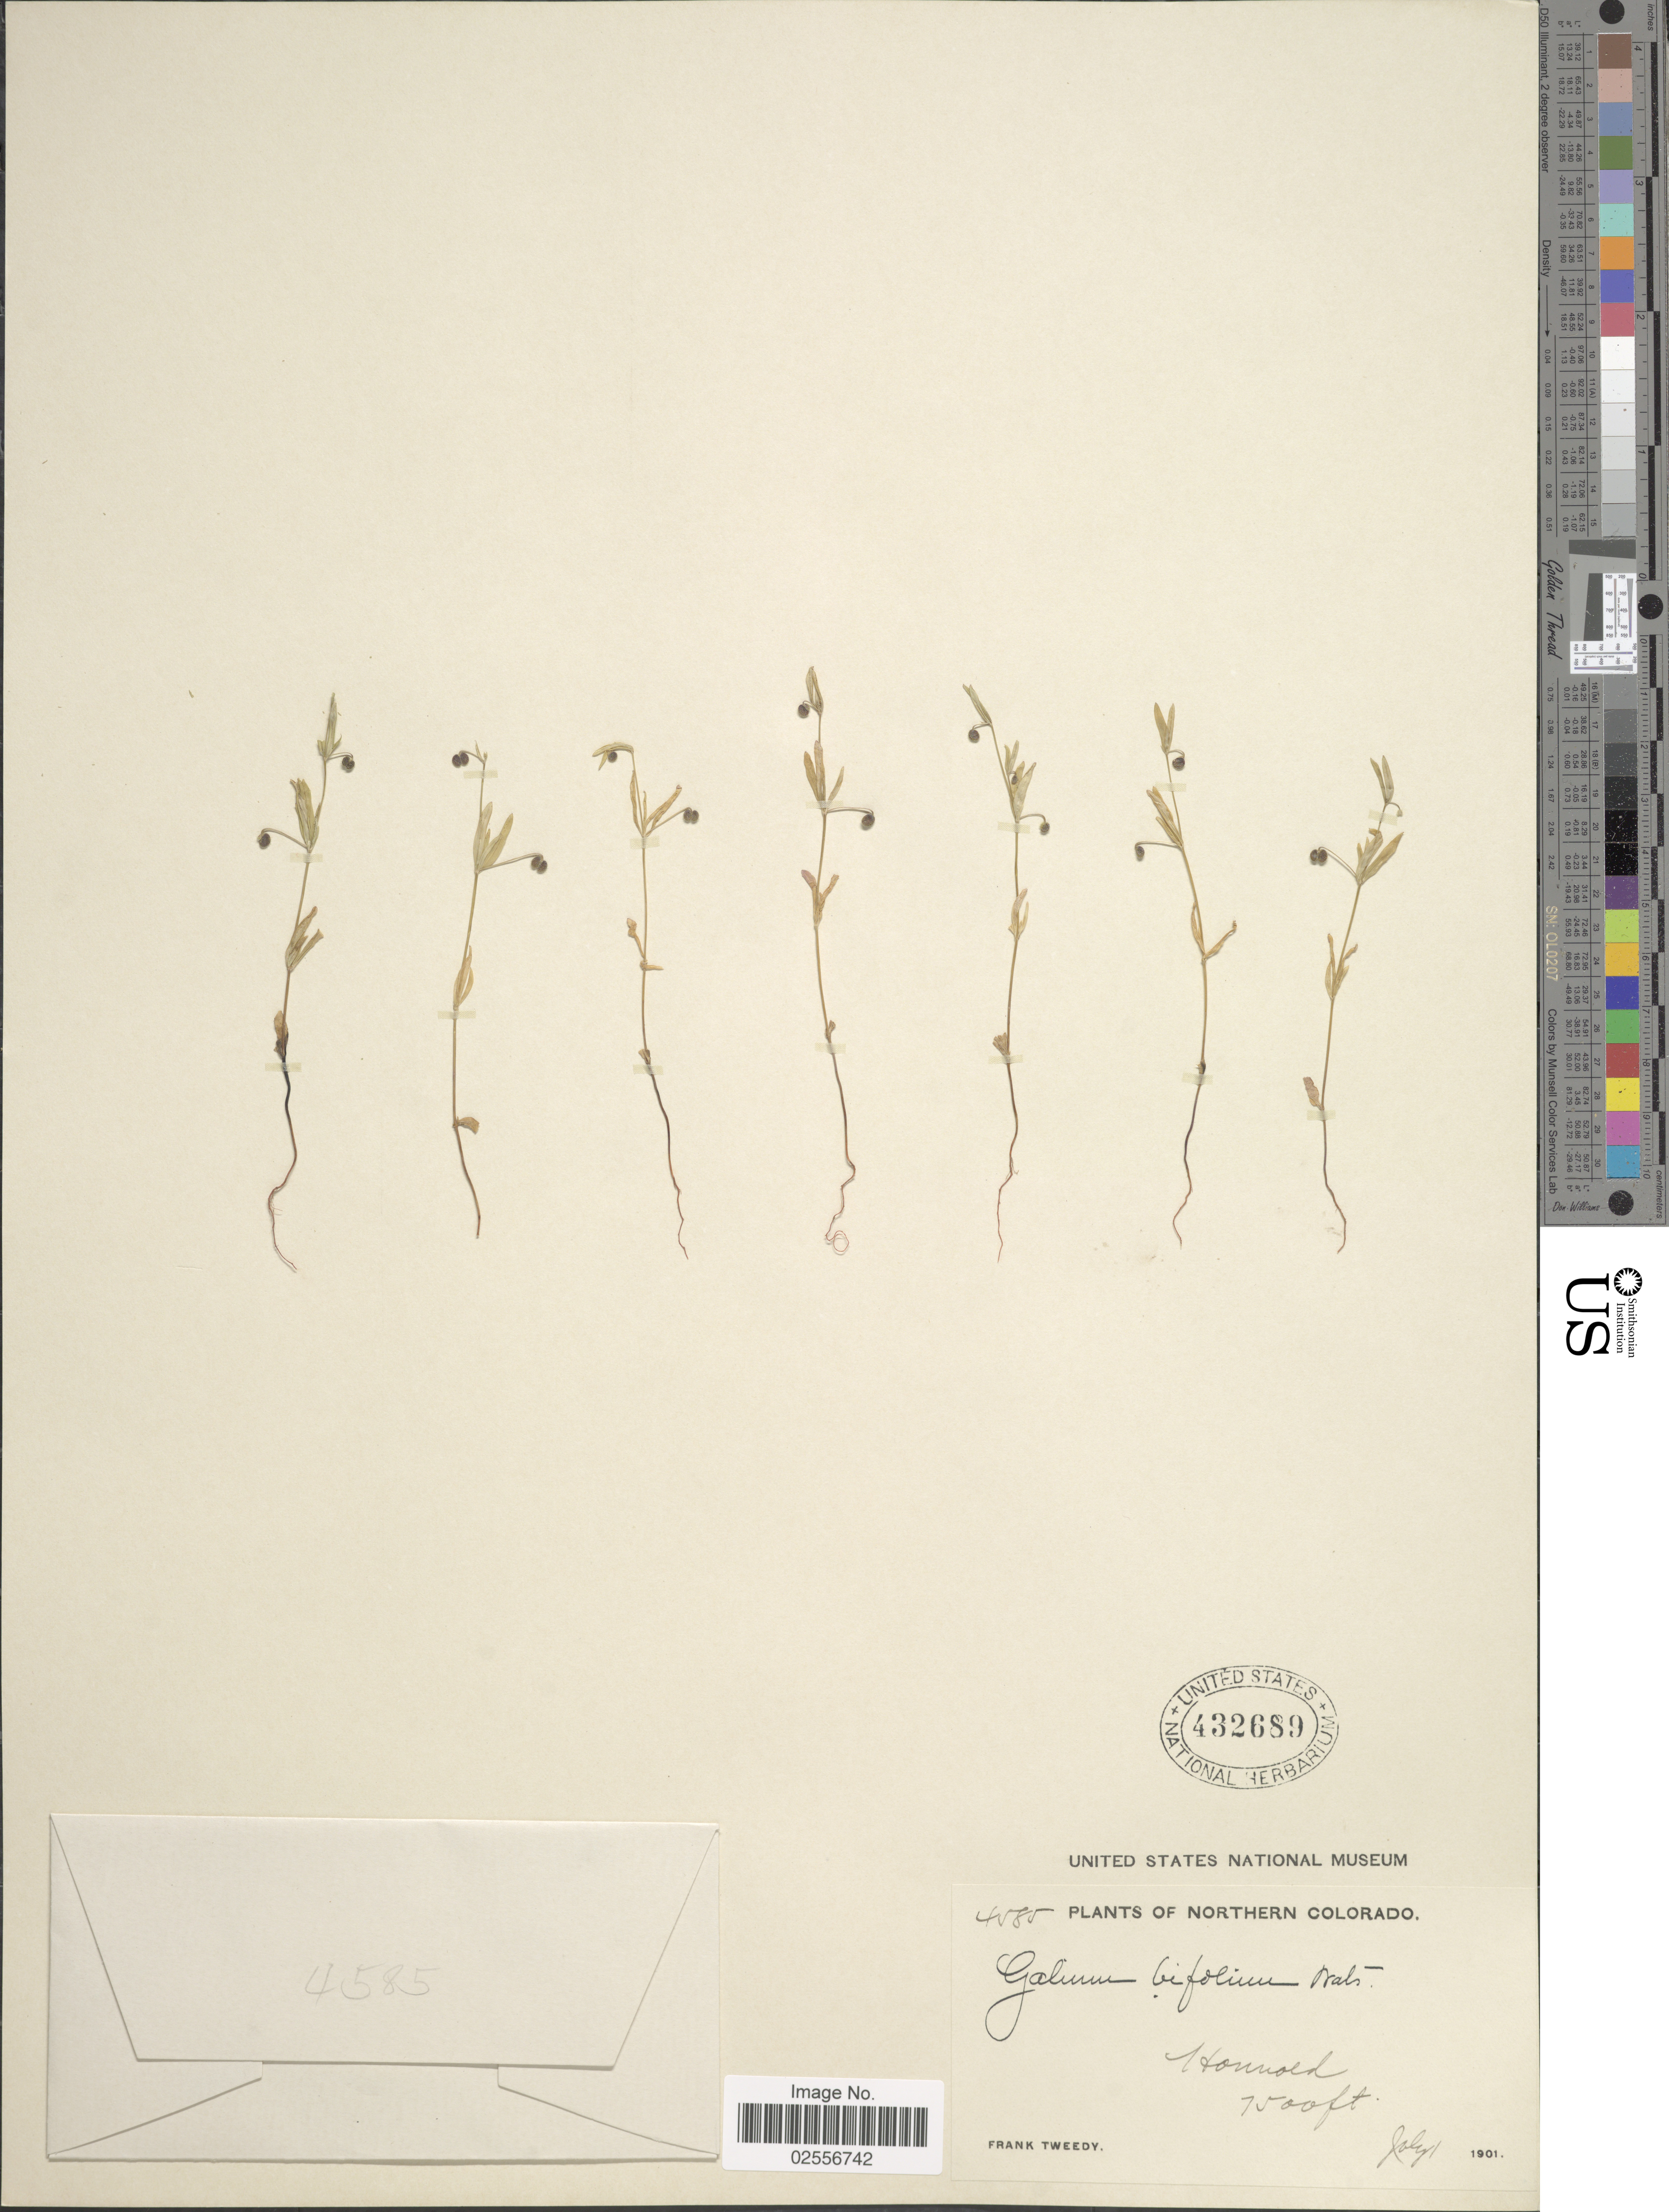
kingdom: Plantae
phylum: Tracheophyta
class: Magnoliopsida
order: Gentianales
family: Rubiaceae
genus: Galium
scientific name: Galium bifolium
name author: S. Watson in C. King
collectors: F. Tweedy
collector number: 4085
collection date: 1901-07-01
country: United States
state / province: Colorado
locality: Northern Colorado. Honnold.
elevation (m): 457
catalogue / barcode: US 432689